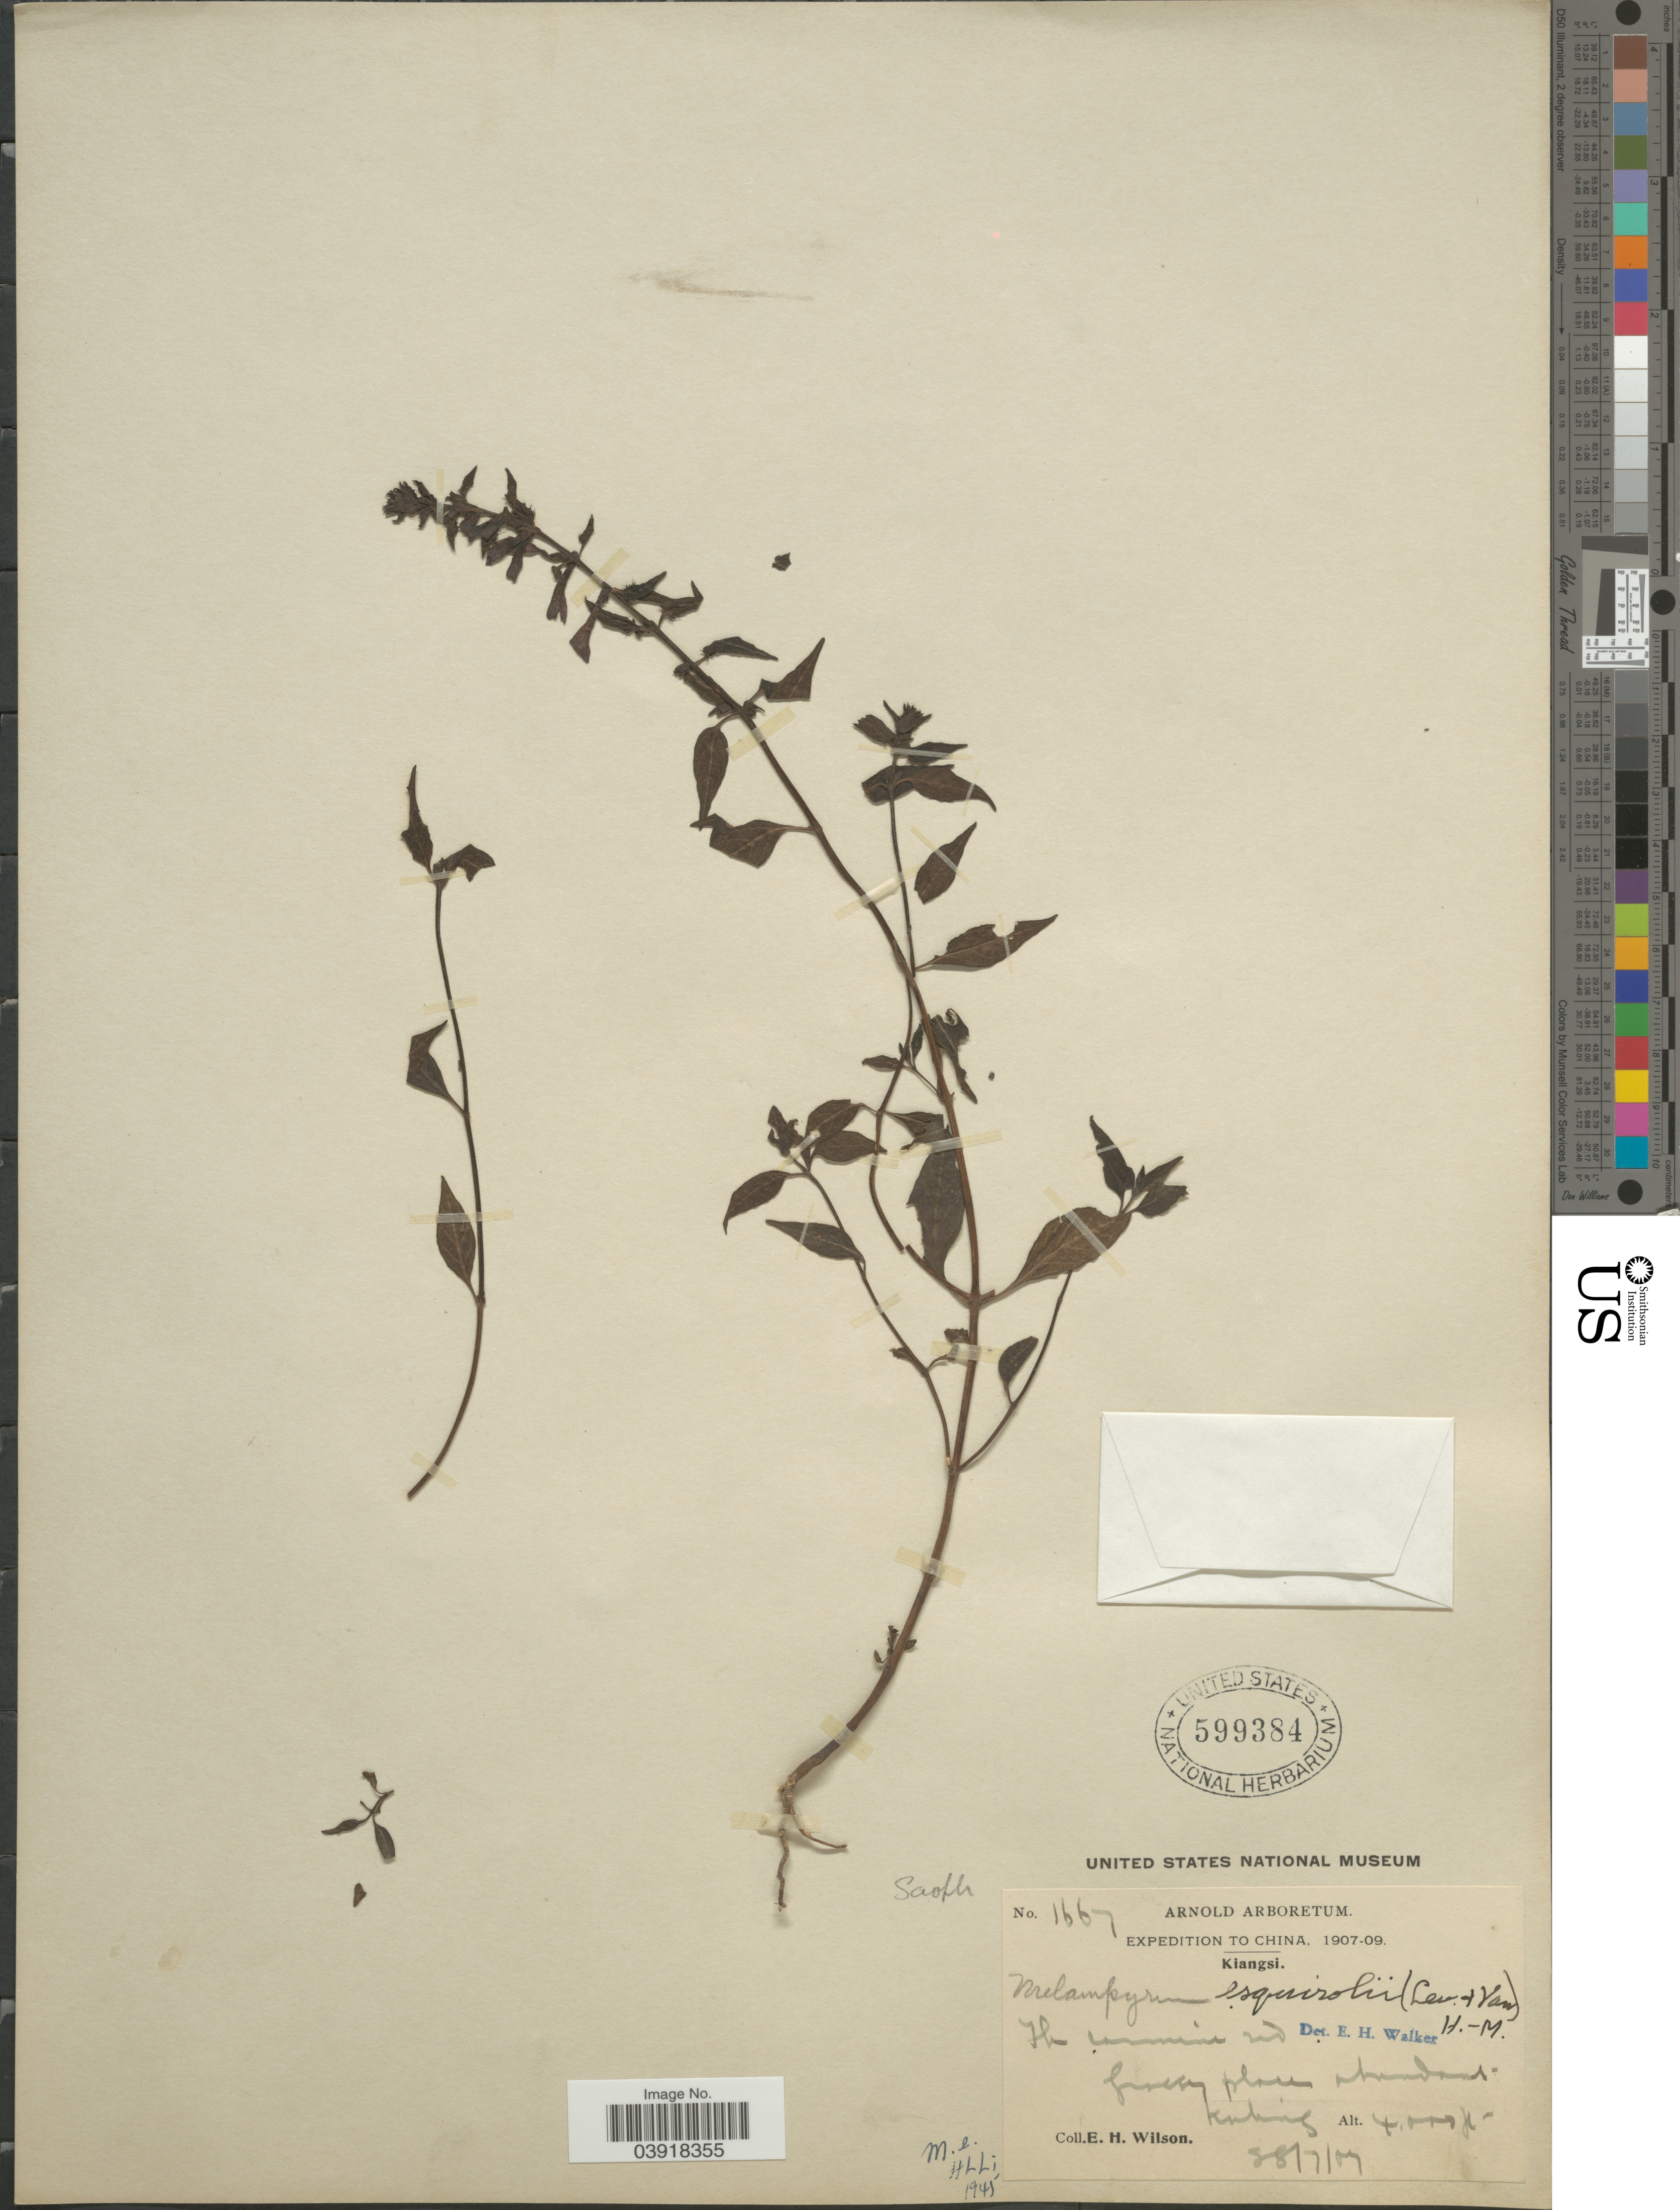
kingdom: Plantae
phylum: Tracheophyta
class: Magnoliopsida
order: Lamiales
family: Orobanchaceae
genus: Melampyrum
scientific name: Melampyrum esquirolii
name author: (H. Lév. & Vaniot) Hand.-Mazz.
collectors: E. Wilson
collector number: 1667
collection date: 1907-07-28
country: China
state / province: Jiangxi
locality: Kiangsi. Kuking.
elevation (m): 1219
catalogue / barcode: US 599384